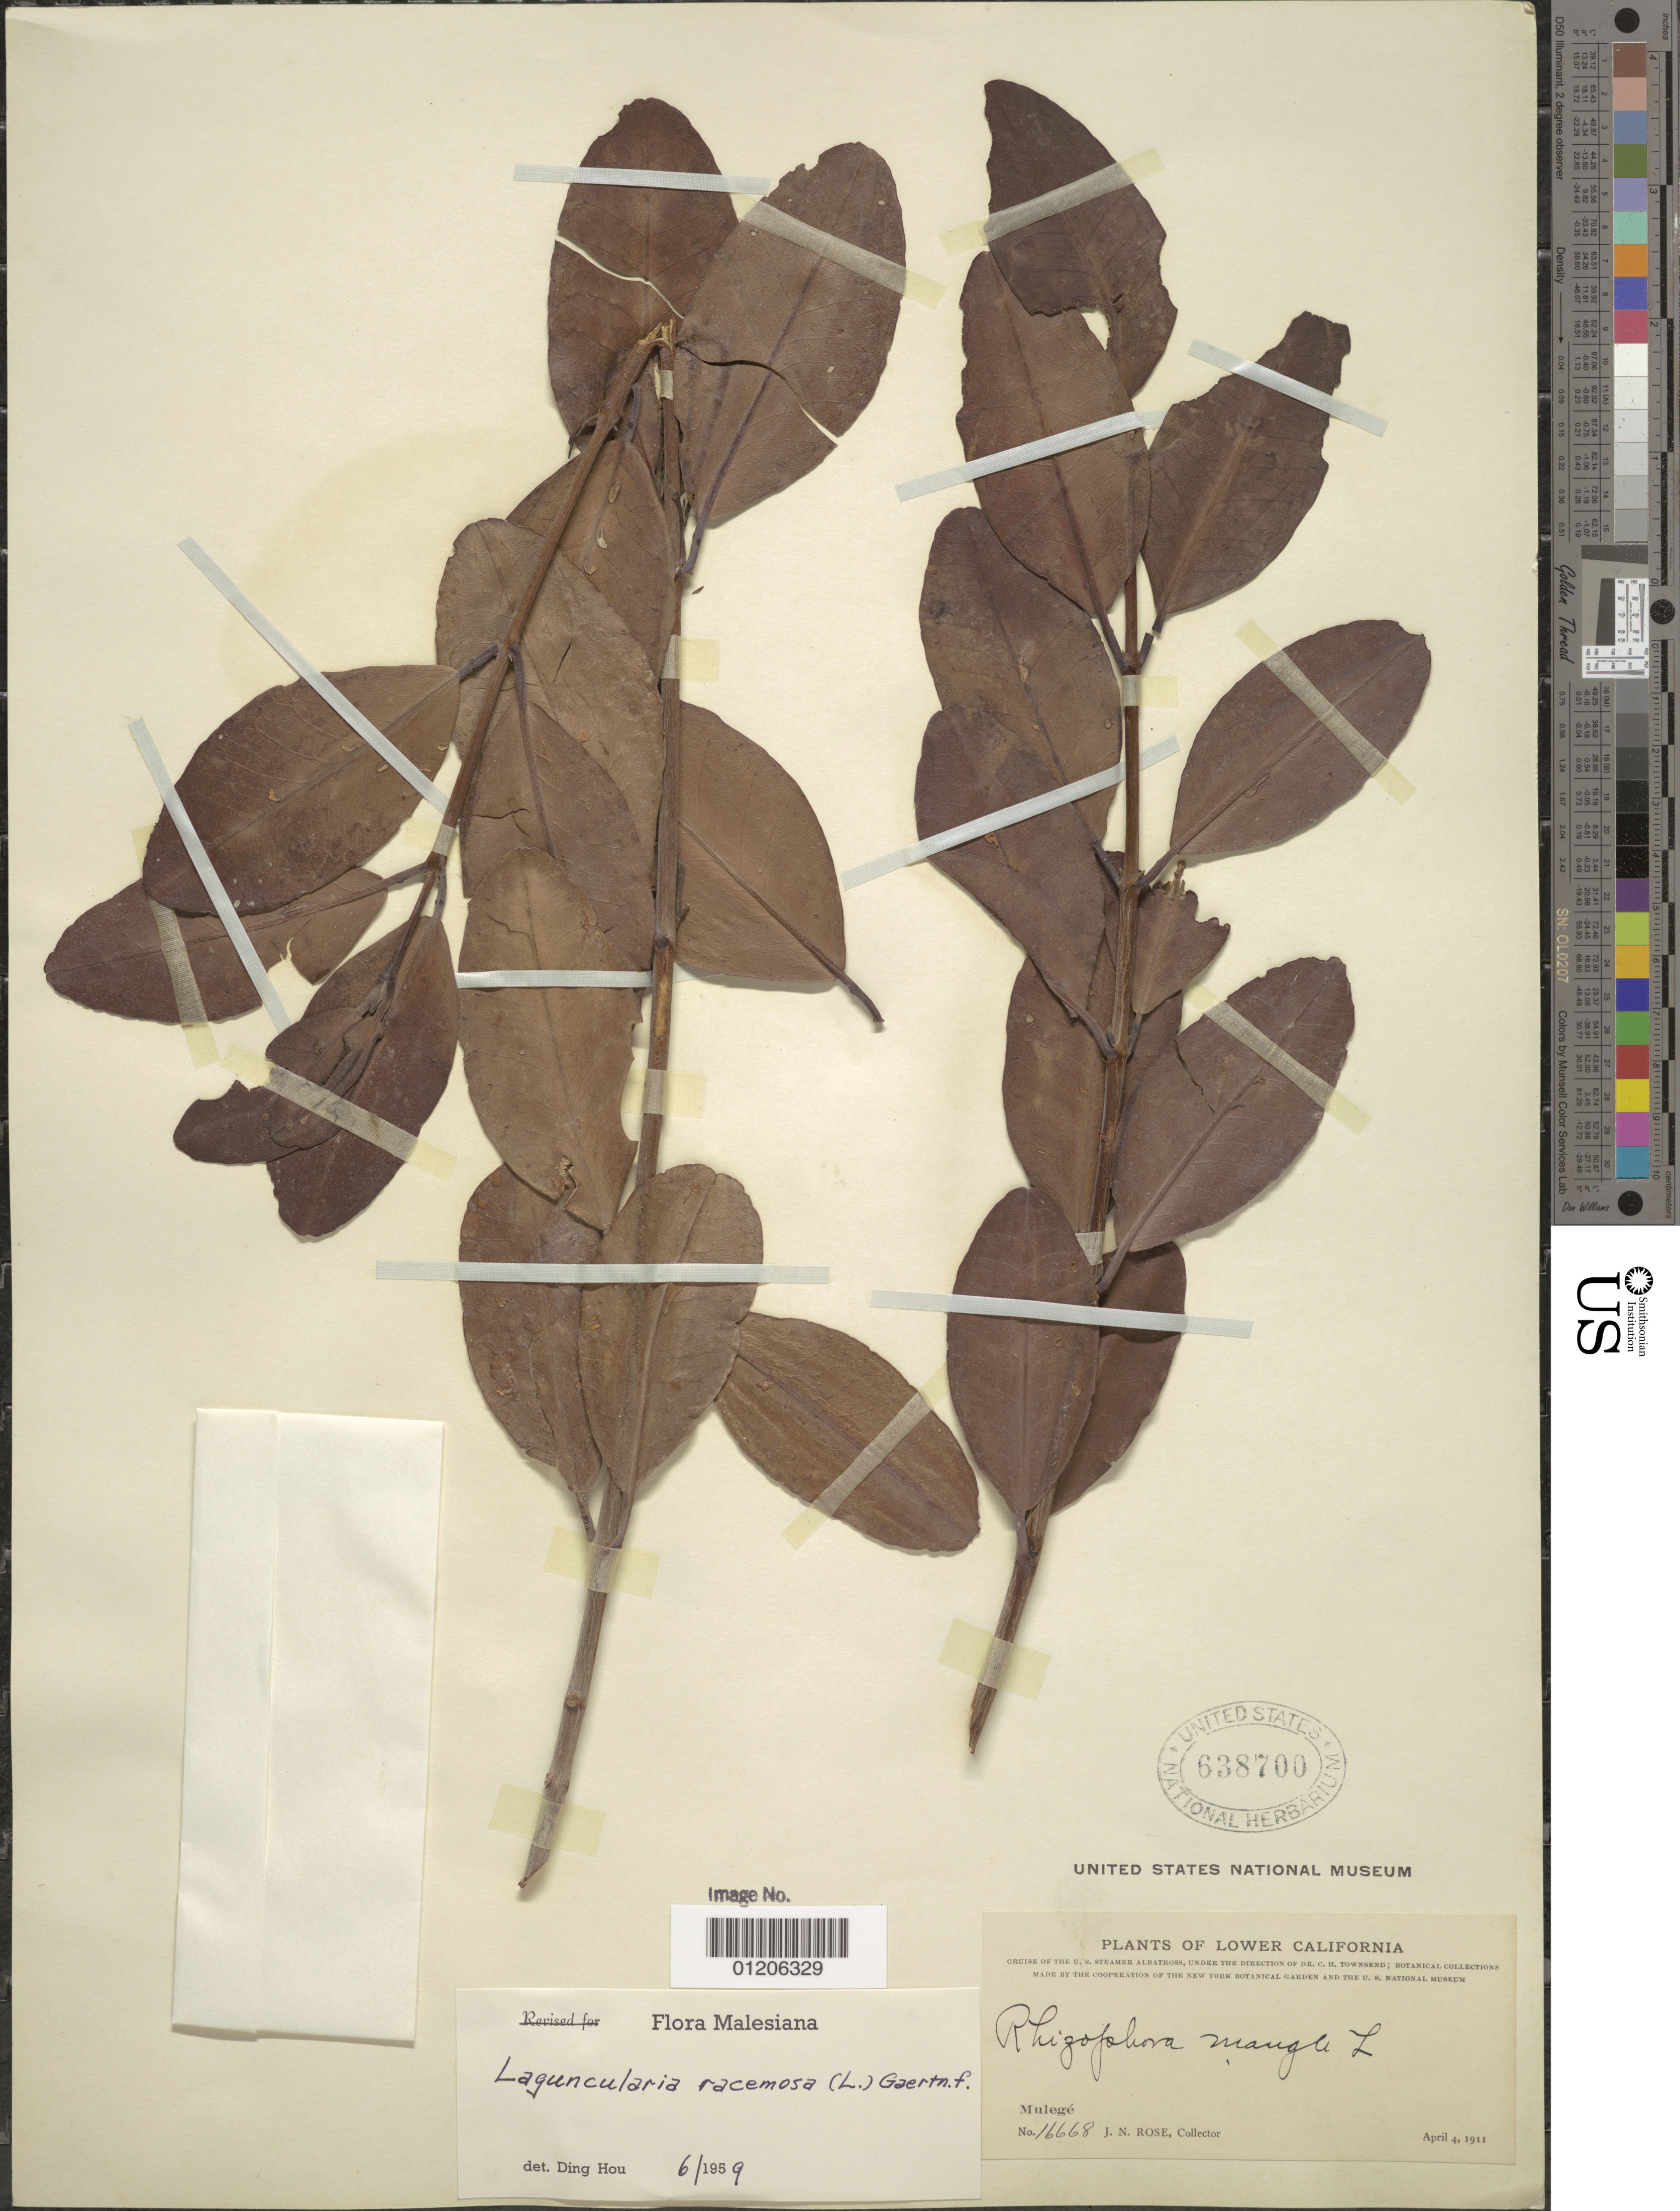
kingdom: Plantae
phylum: Tracheophyta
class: Magnoliopsida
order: Myrtales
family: Combretaceae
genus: Laguncularia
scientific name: Laguncularia racemosa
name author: (L.) C.F. Gaertn.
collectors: J. N. Rose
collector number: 16668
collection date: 1911-04-04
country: Mexico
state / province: Baja California Sur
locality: Mulegé. Lower California.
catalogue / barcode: US 638700